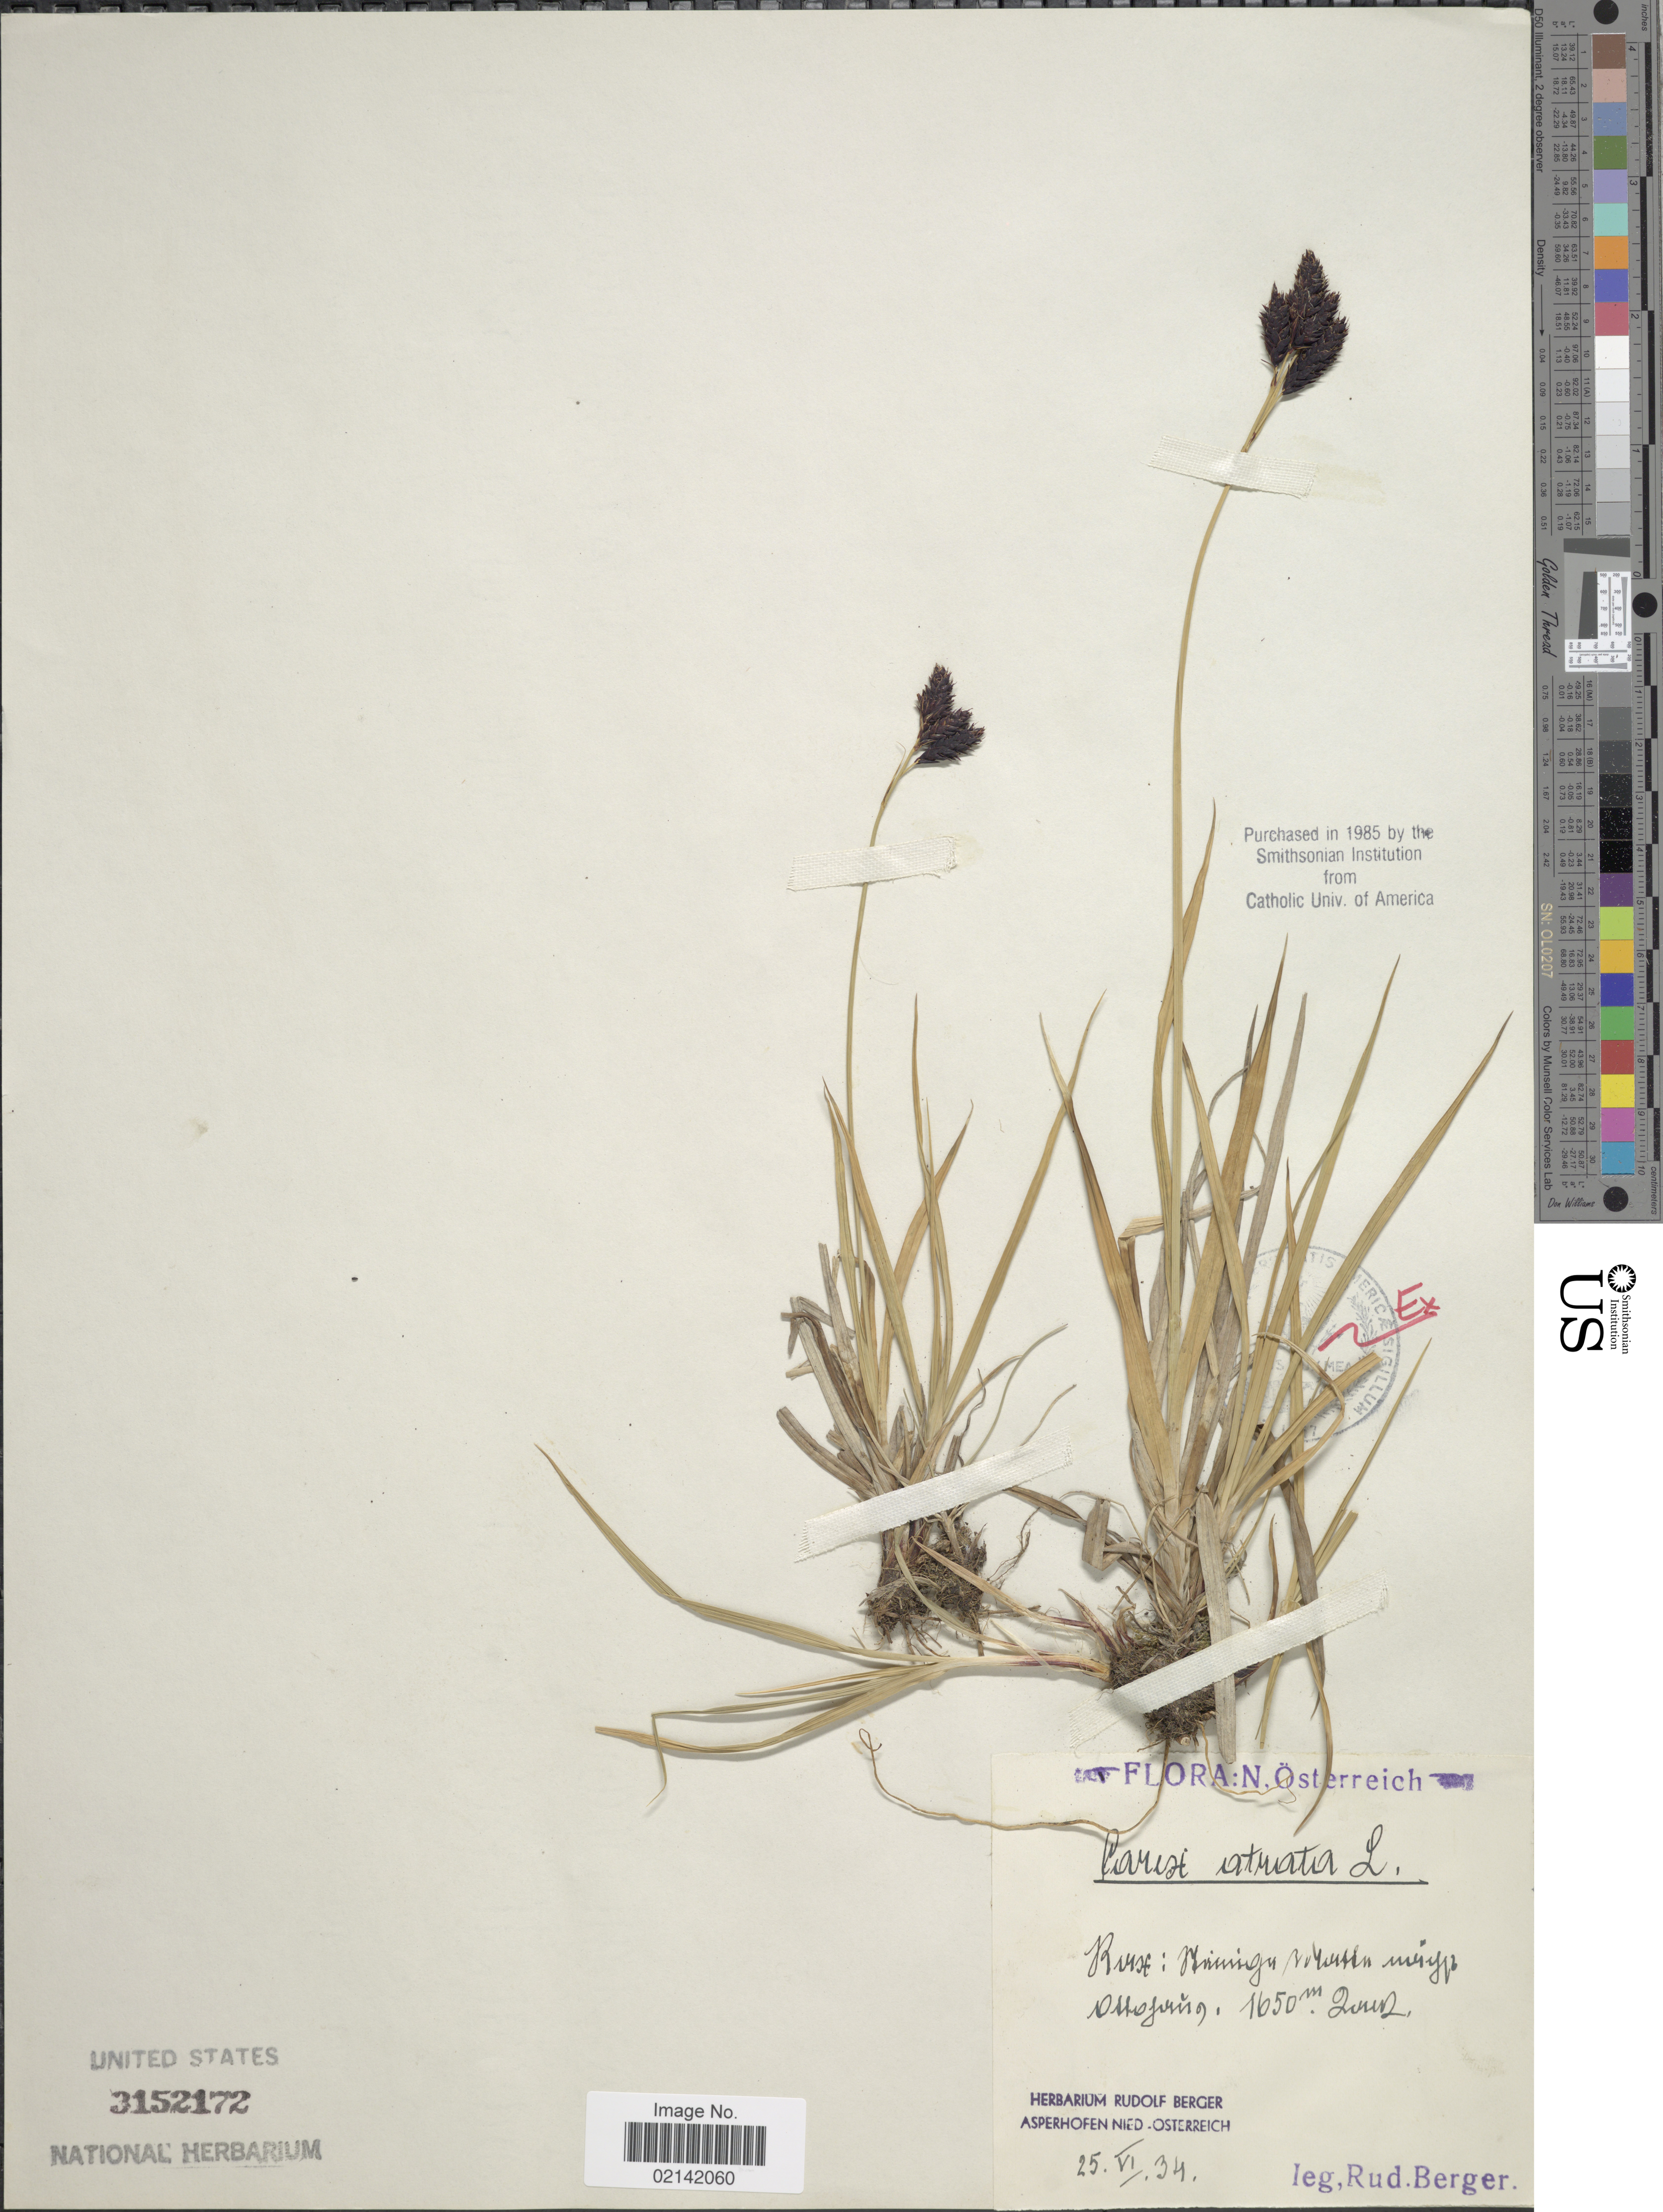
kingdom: Plantae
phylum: Tracheophyta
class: Liliopsida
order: Poales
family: Cyperaceae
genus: Carex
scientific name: Carex atrata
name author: L.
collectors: R. Berger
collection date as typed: Transcribed d/m/y: 25/6/34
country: Austria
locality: Rvise: Brinningu nonutten nuvig, ottojivng [interpreted]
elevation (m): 1650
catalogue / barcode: US 3152172